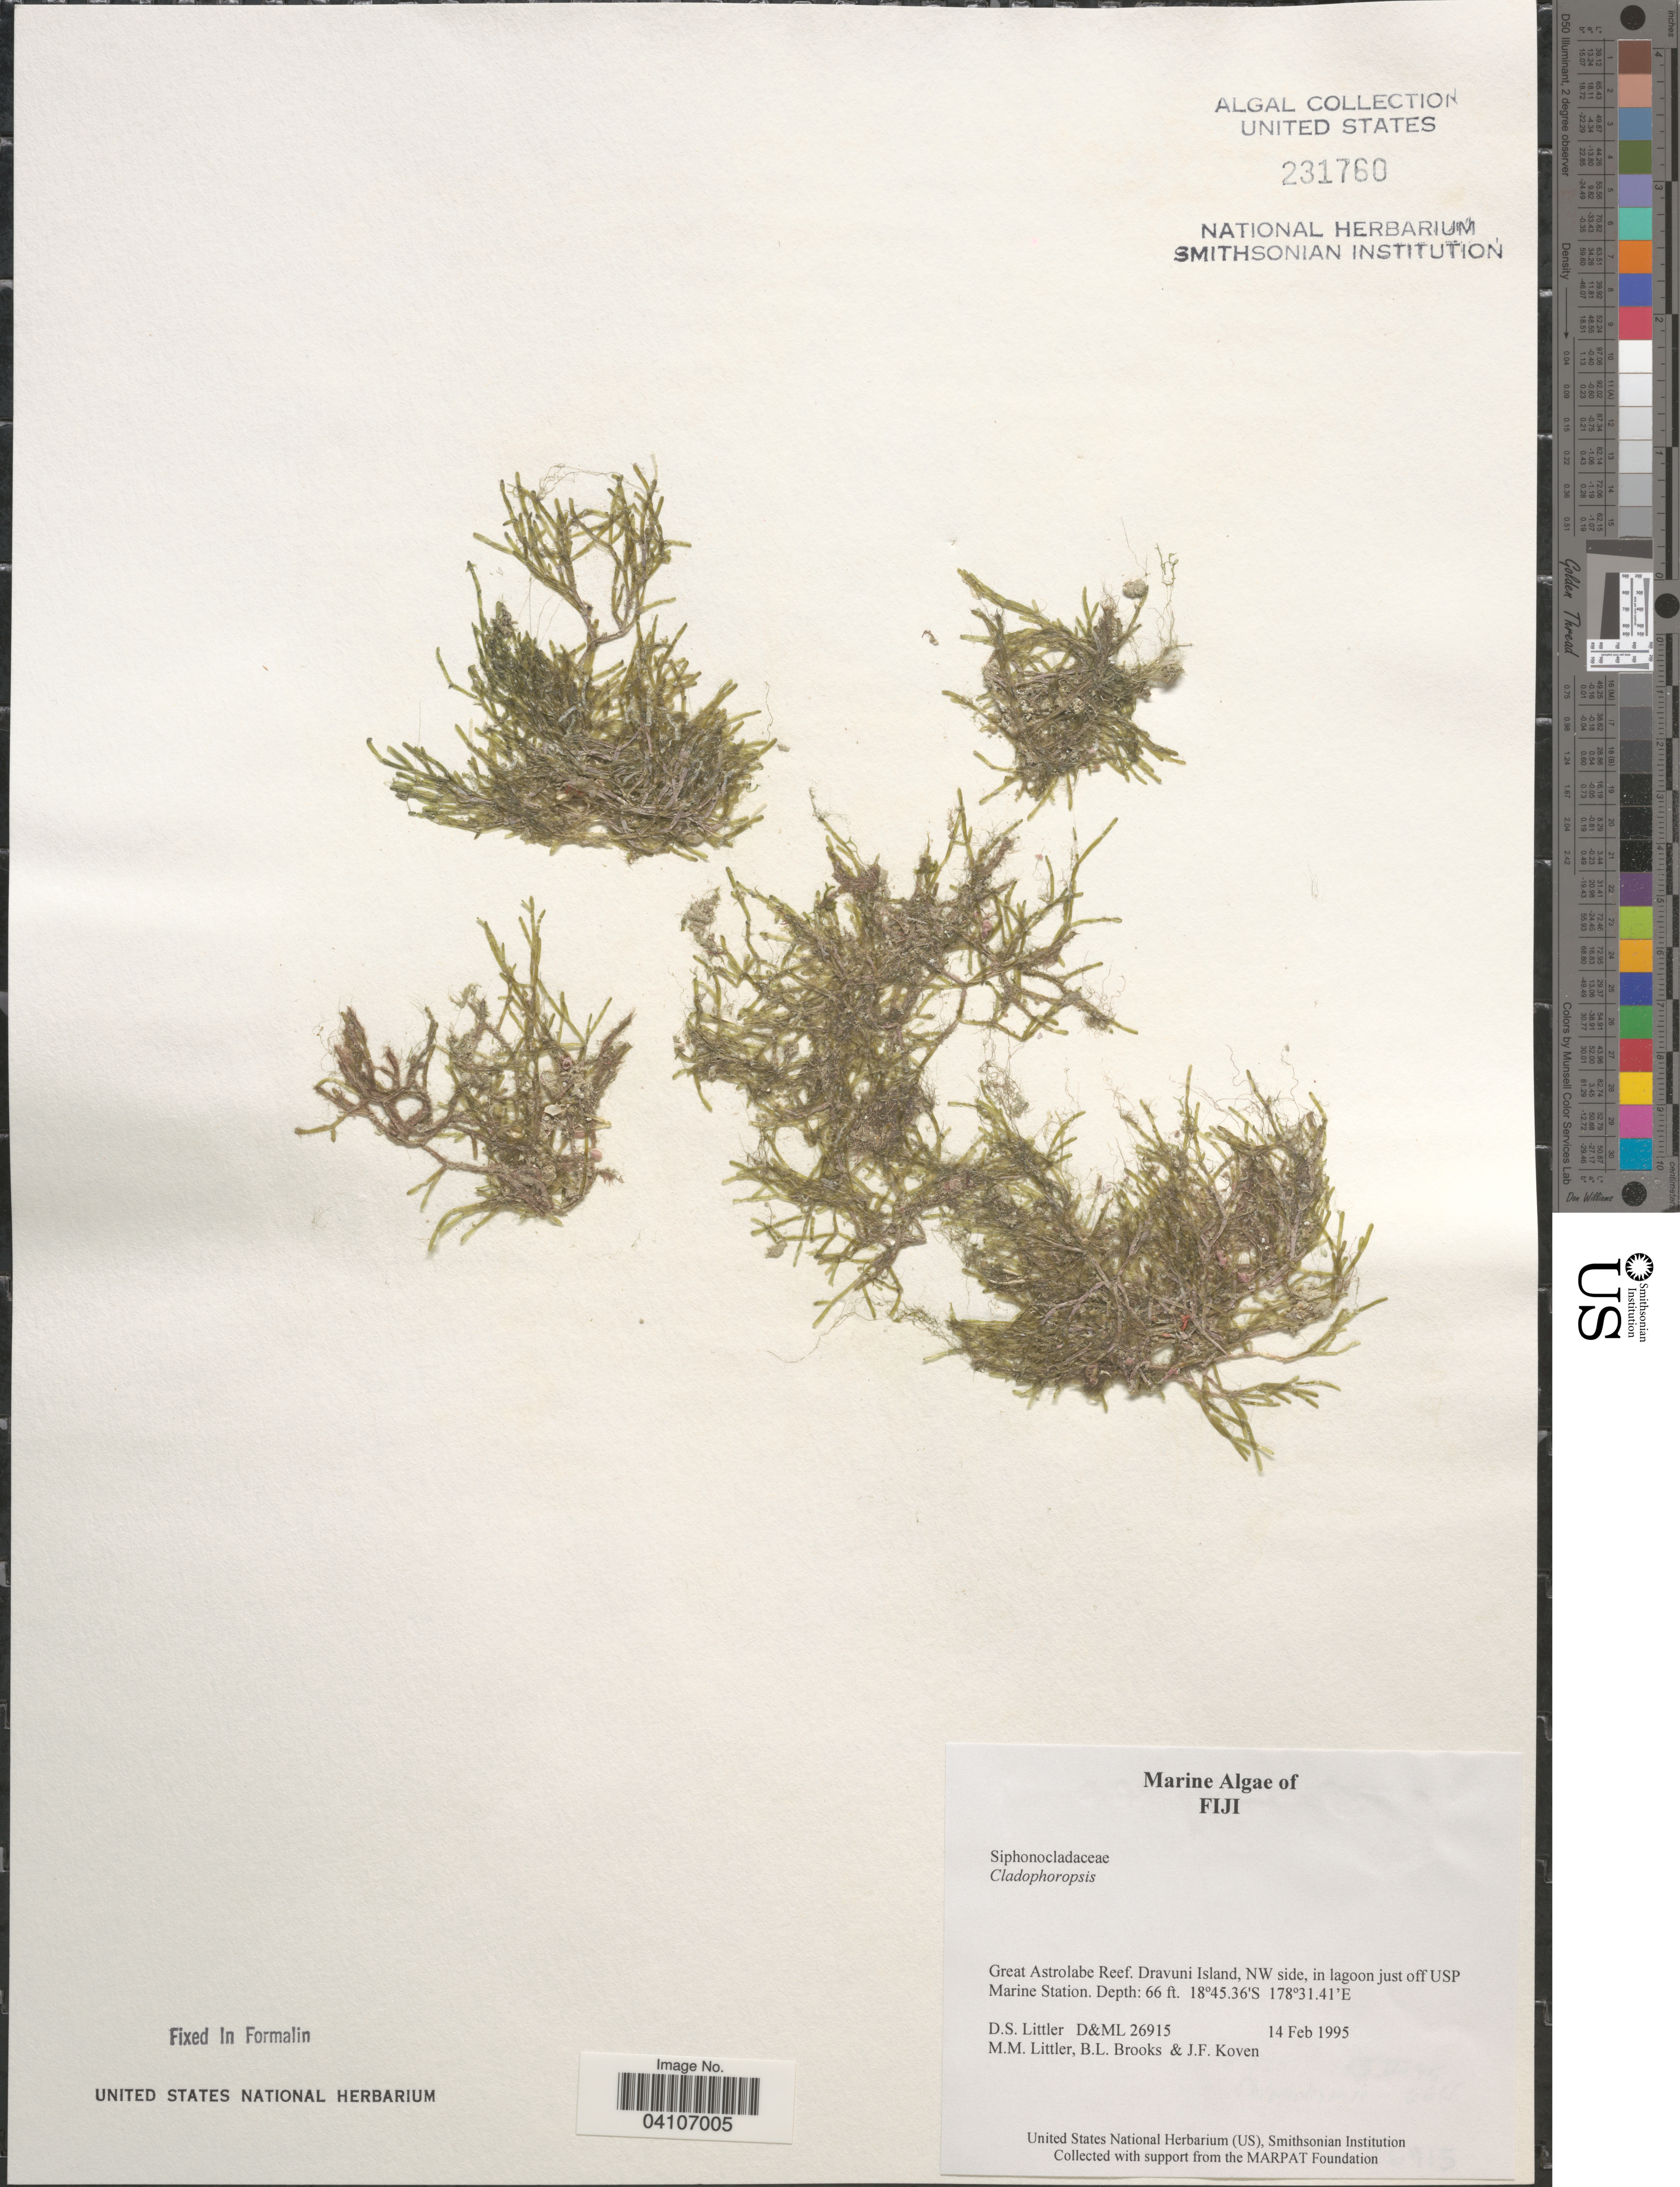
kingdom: Plantae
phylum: Chlorophyta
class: Ulvophyceae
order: Siphonocladales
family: Boodleaceae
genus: Cladophoropsis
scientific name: Cladophoropsis sp.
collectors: D. S. Littler, B. Brooks & J. Koven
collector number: D&ML26915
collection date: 1995-02-14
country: Fiji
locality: Great Astrolabe Reef. Dravuni Island, NW side, in lagoon just off USP Marine Station.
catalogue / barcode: US 231760